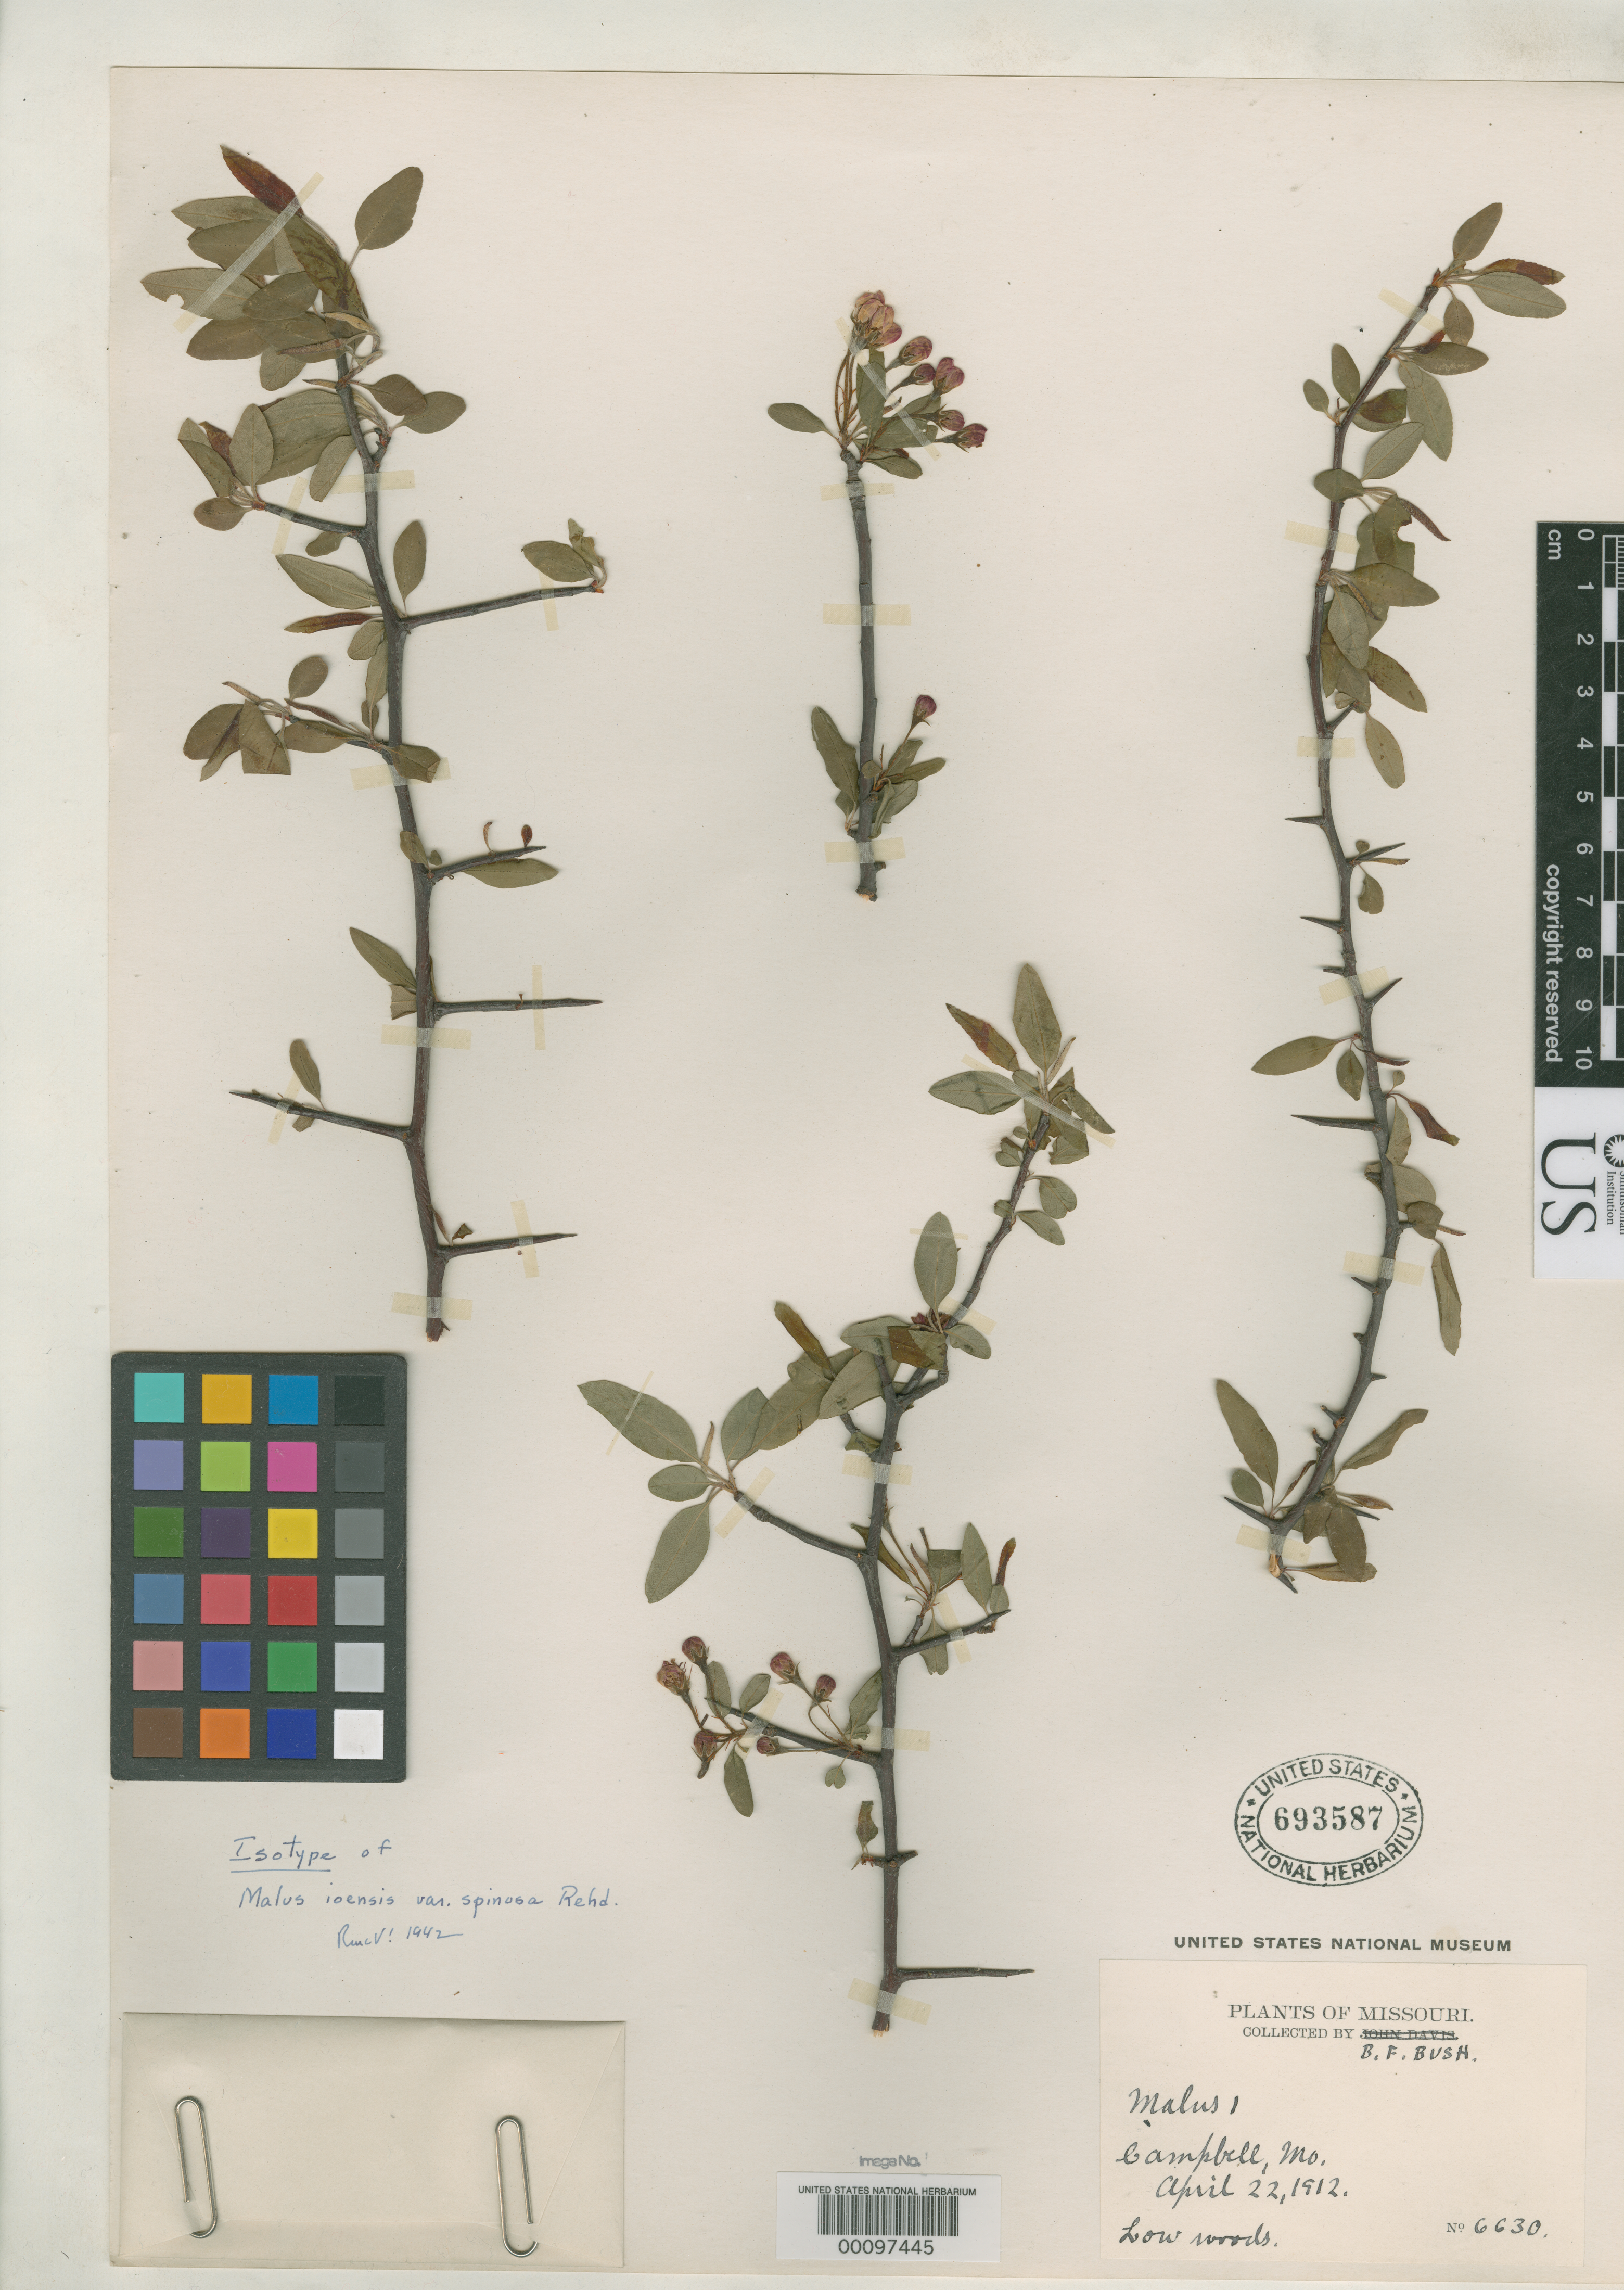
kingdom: Plantae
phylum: Tracheophyta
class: Magnoliopsida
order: Rosales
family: Rosaceae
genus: Malus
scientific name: Malus ioensis var. spinosa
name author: Rehder in Sarg.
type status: Isotype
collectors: B. F. Bush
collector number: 6630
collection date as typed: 22 Apr 1912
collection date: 1912-04-22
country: United States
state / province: Missouri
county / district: Dunklin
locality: Campbell.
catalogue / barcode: US 693587